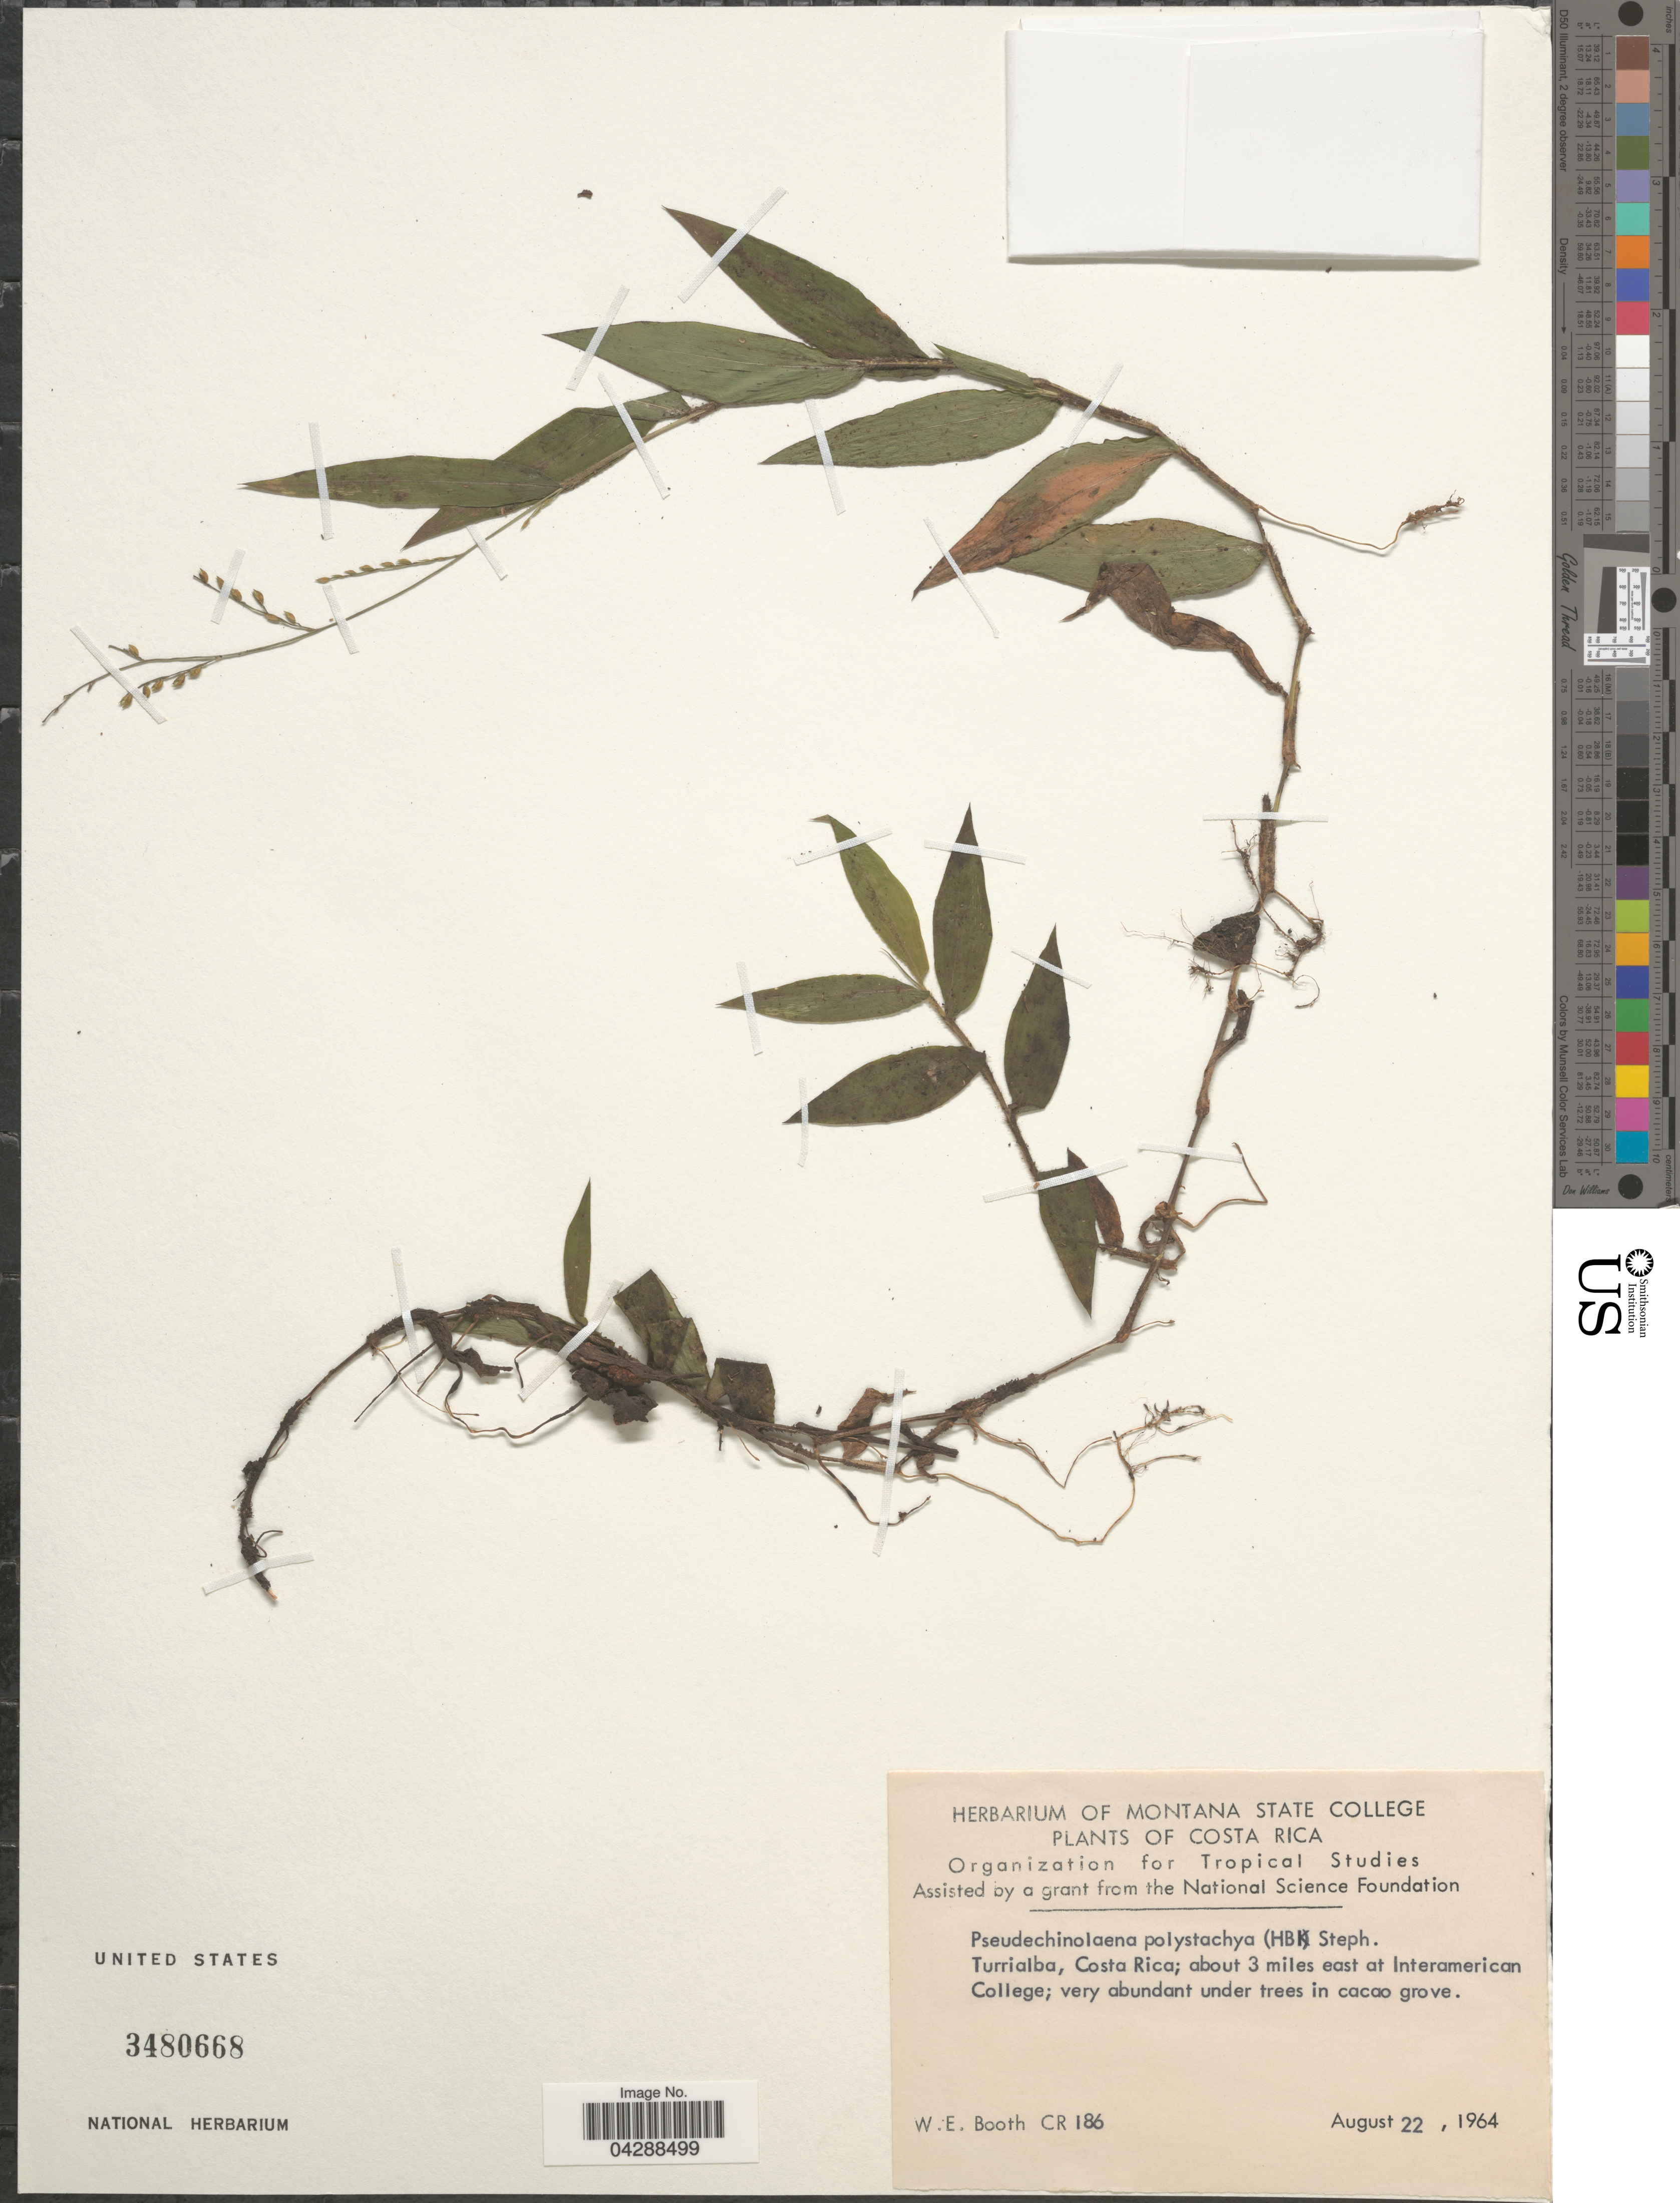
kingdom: Plantae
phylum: Tracheophyta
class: Liliopsida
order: Poales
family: Poaceae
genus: Pseudechinolaena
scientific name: Pseudechinolaena polystachya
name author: (Kunth) Stapf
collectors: W. Booth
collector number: CR186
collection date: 1964-08-22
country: Costa Rica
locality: Turrialba; about 3 miles east at Interamerican College; very abundant under trees in cacao grove.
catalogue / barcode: US 3480668